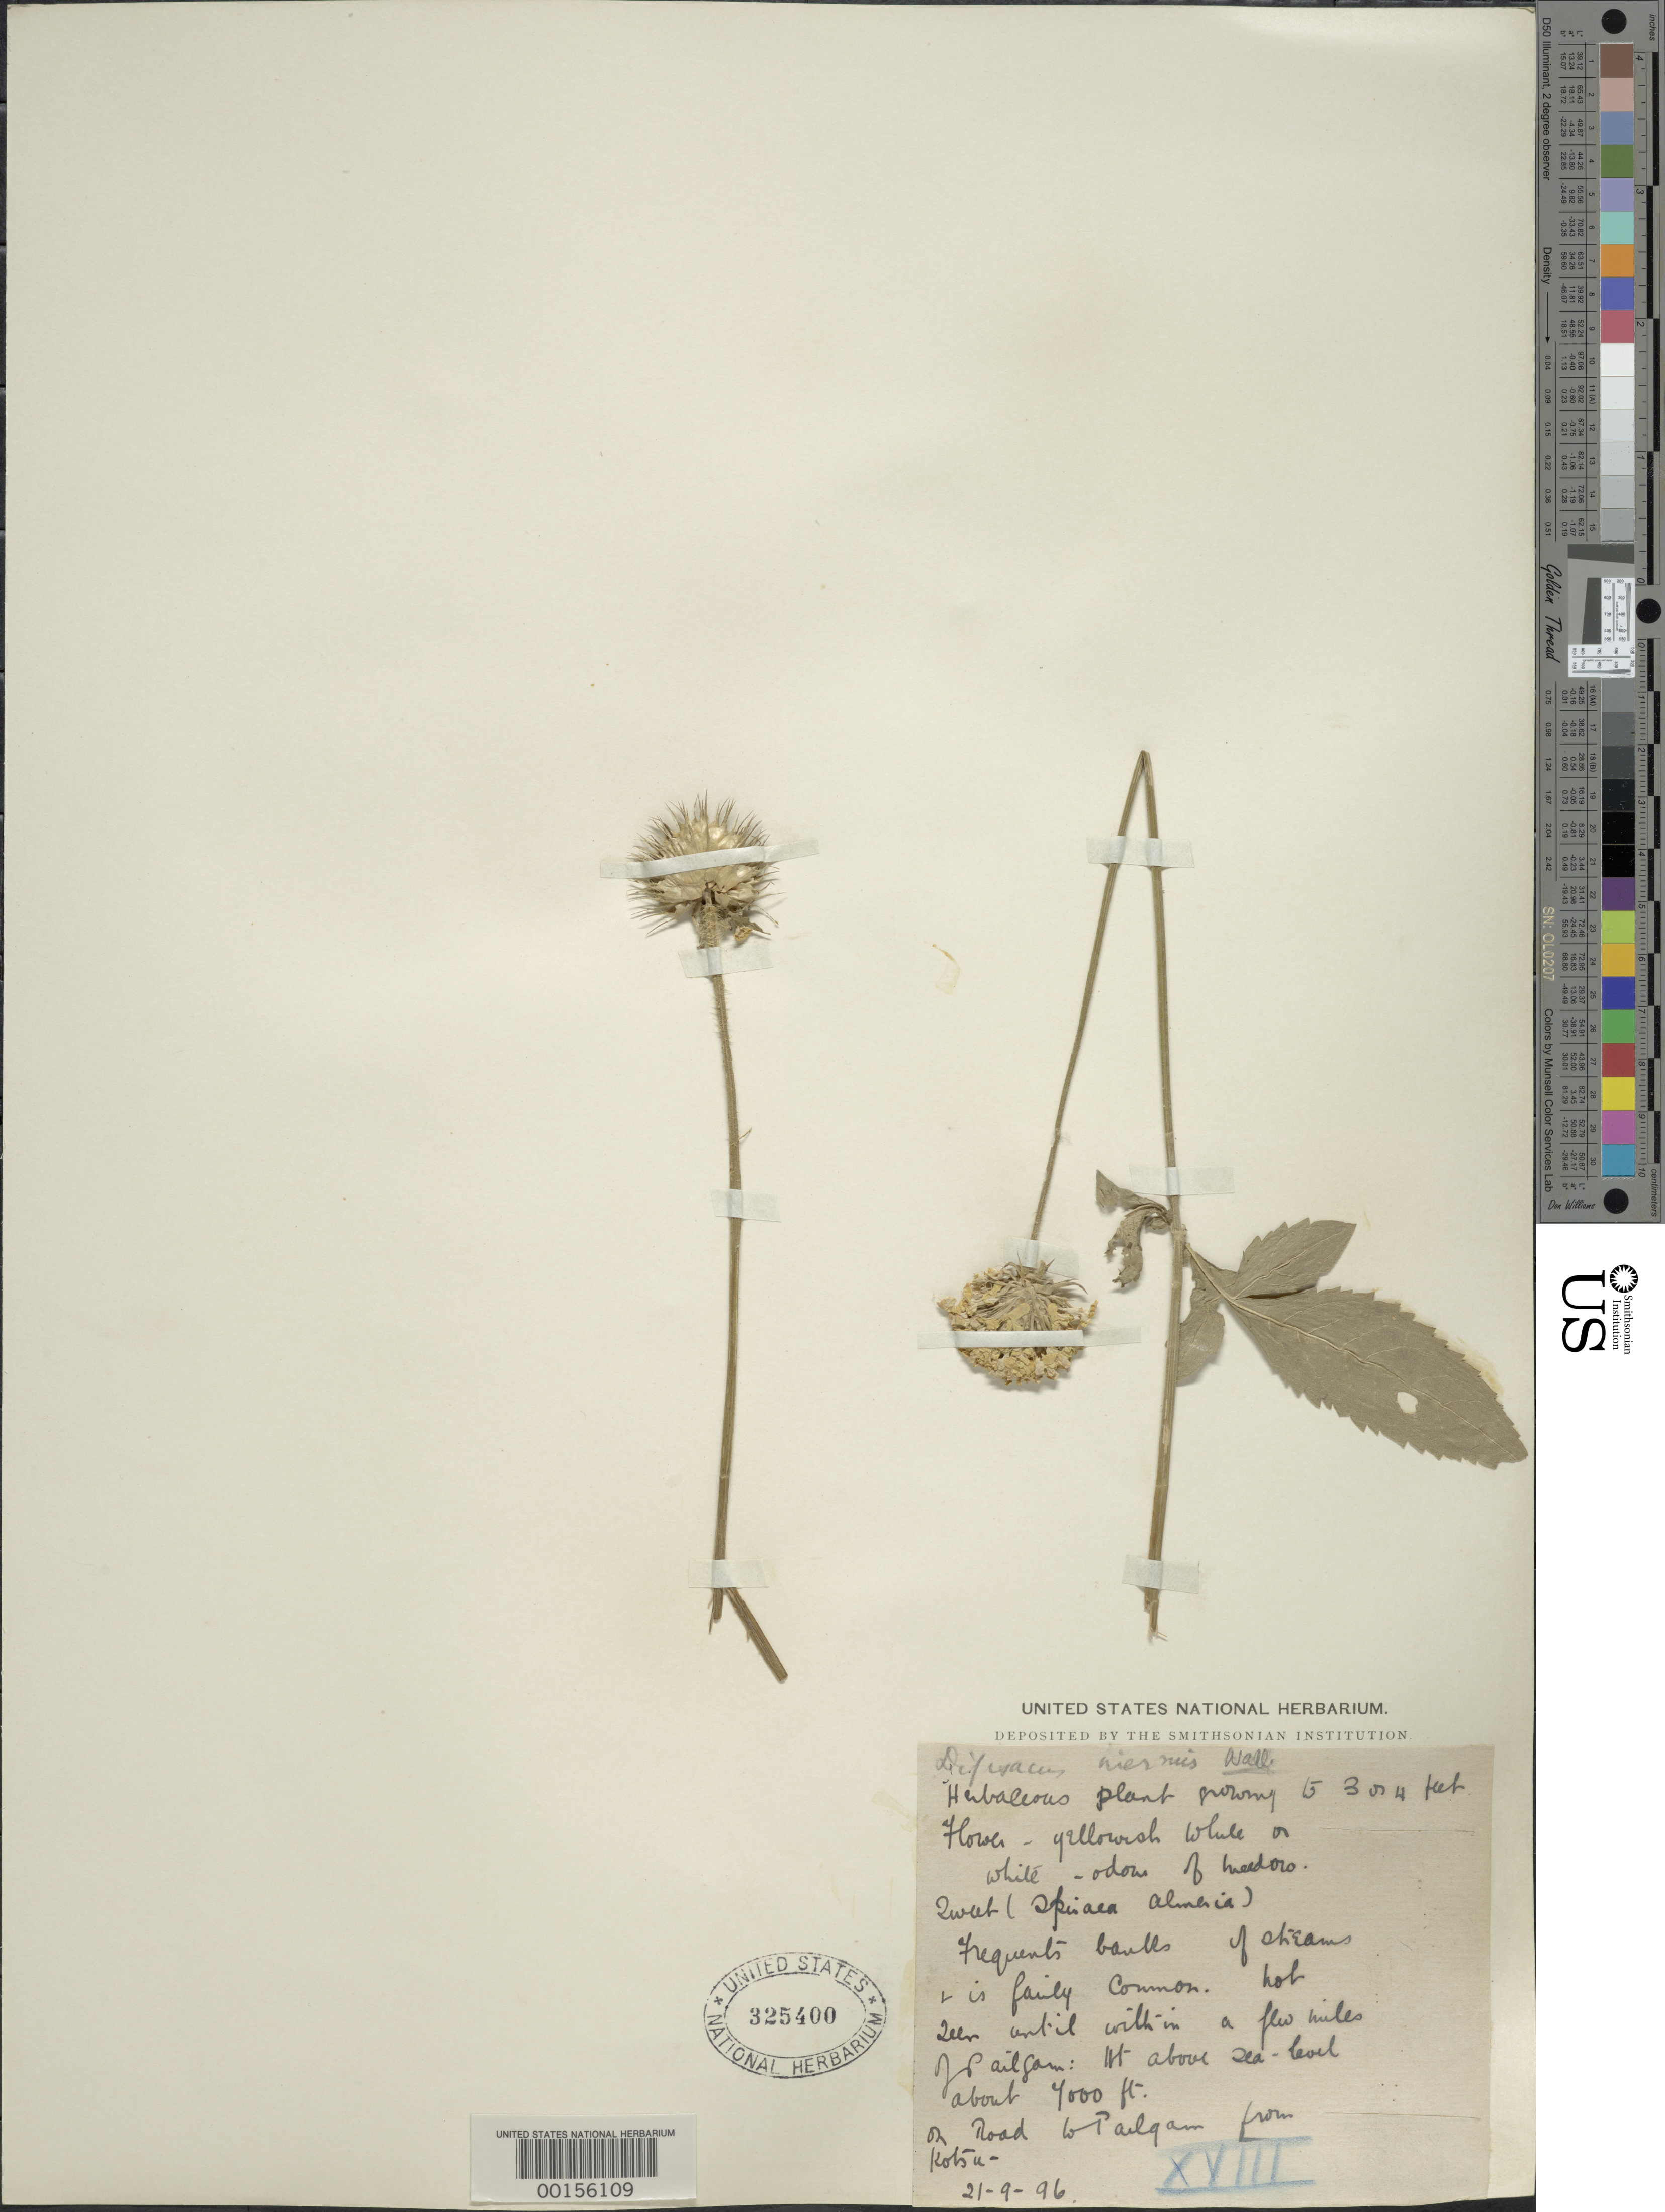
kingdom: Plantae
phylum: Tracheophyta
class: Magnoliopsida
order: Dipsacales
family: Caprifoliaceae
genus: Dipsacus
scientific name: Dipsacus inermis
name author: Wall.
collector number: XVIII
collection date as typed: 21 Sep 1896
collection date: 1896-09-21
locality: road to Pailgam from Kotsu.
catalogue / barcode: US 325400